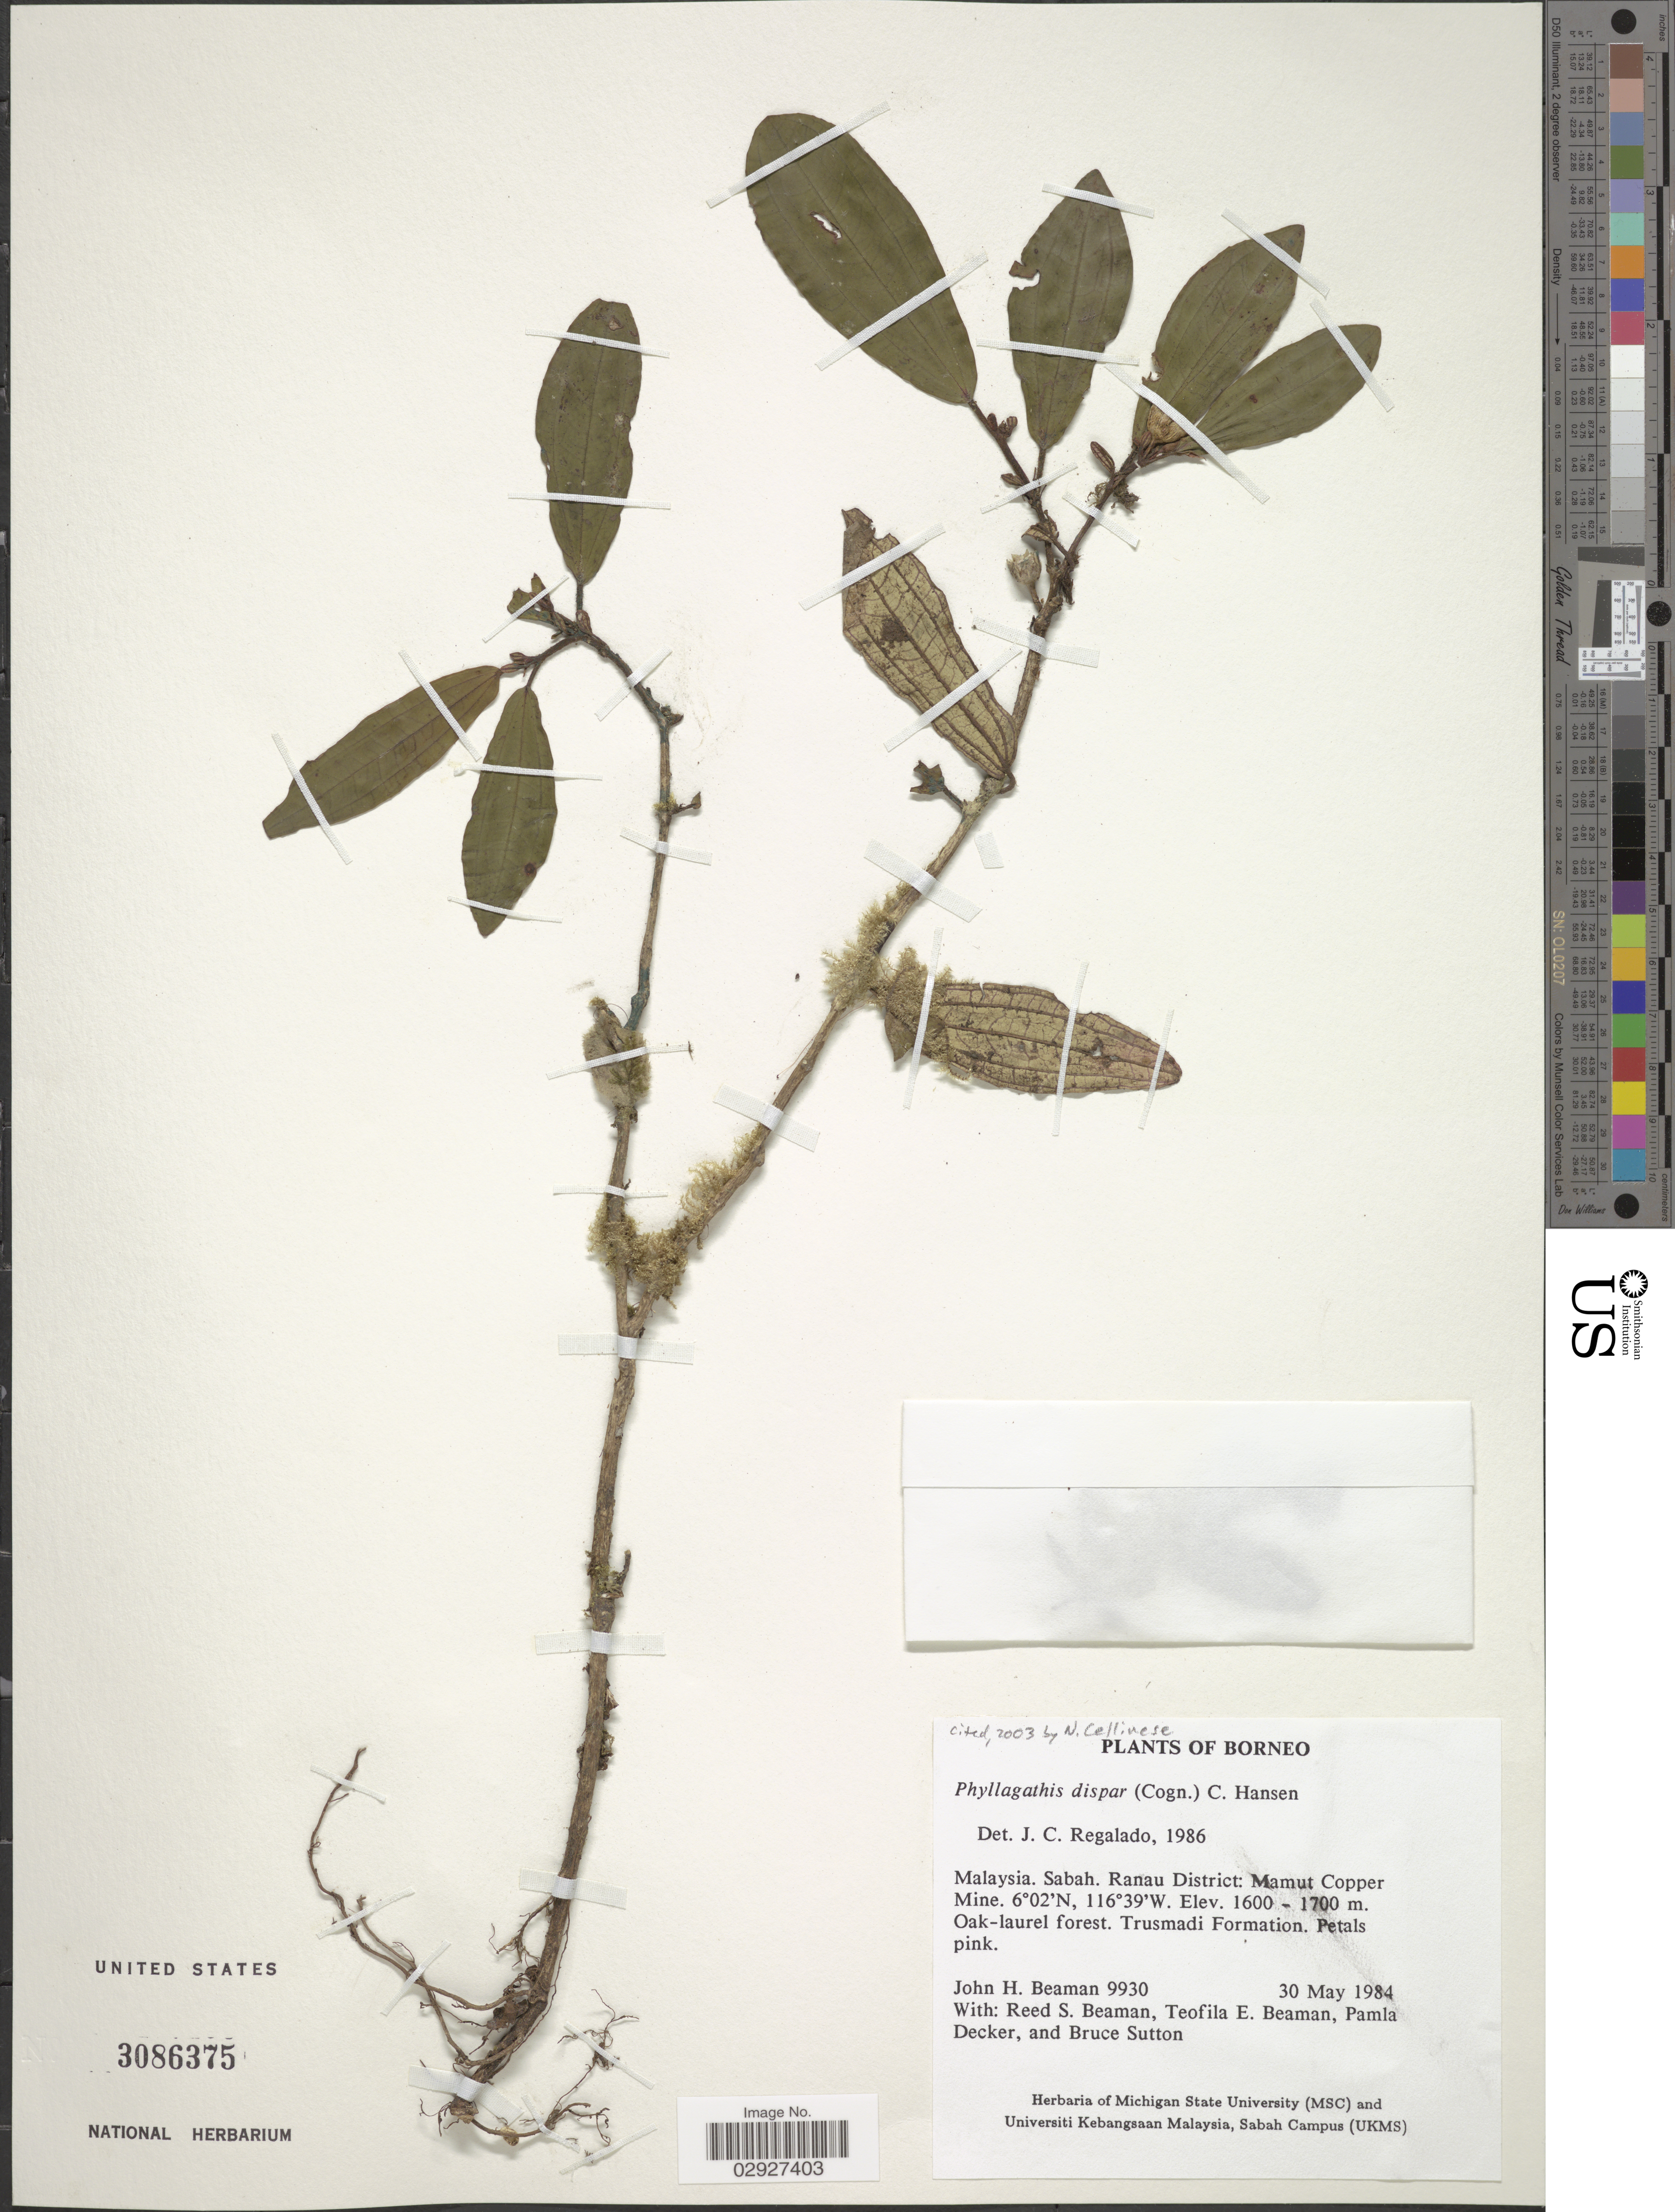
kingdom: Plantae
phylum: Tracheophyta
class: Magnoliopsida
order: Myrtales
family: Melastomataceae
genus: Phyllagathis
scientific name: Phyllagathis dispar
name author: C.Hansen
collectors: J. H. Beaman, R. S. Beaman, T. E. Beaman, P. Decker & B. Sutton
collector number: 9930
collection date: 1984-05-30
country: Malaysia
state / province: Sabah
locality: Ranau District: Mamut Copper Mine.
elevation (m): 1600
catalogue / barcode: US 3086375